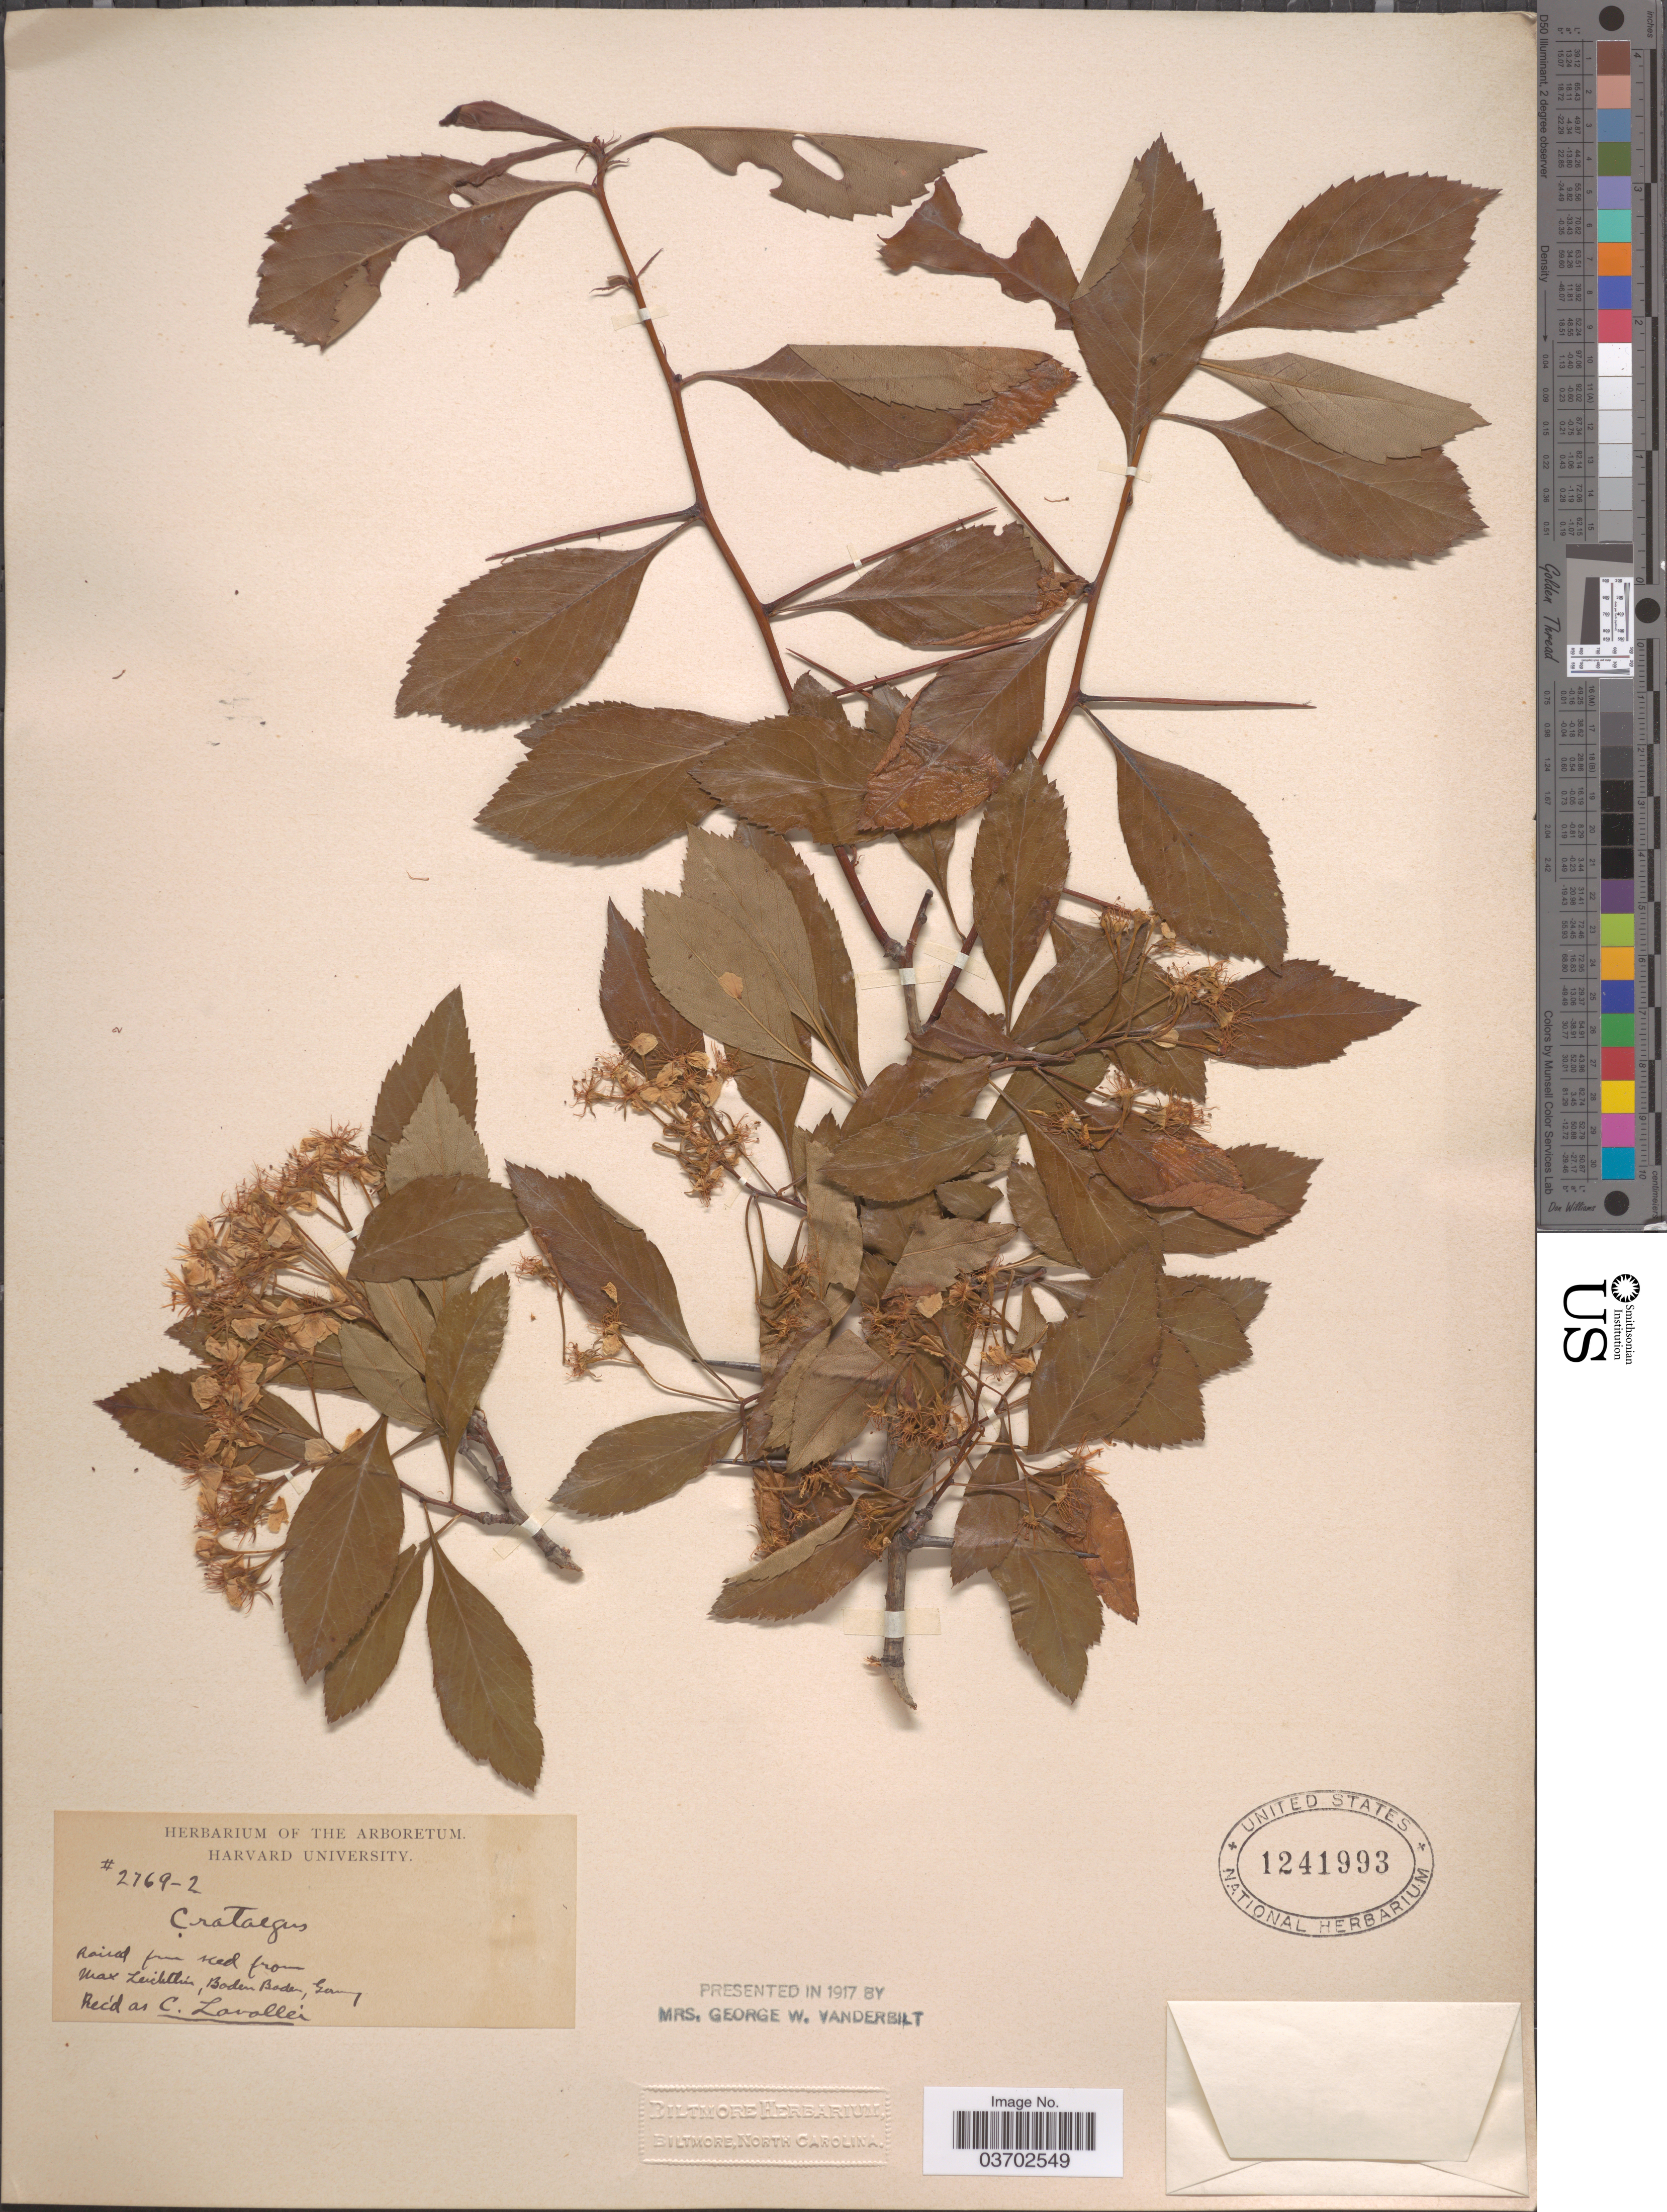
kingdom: Plantae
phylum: Tracheophyta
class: Magnoliopsida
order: Rosales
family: Rosaceae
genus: Crataegus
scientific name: Crataegus lavallei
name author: Sarg.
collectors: Ex herb. of the Arboretum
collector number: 2769-2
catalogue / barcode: US 1241993